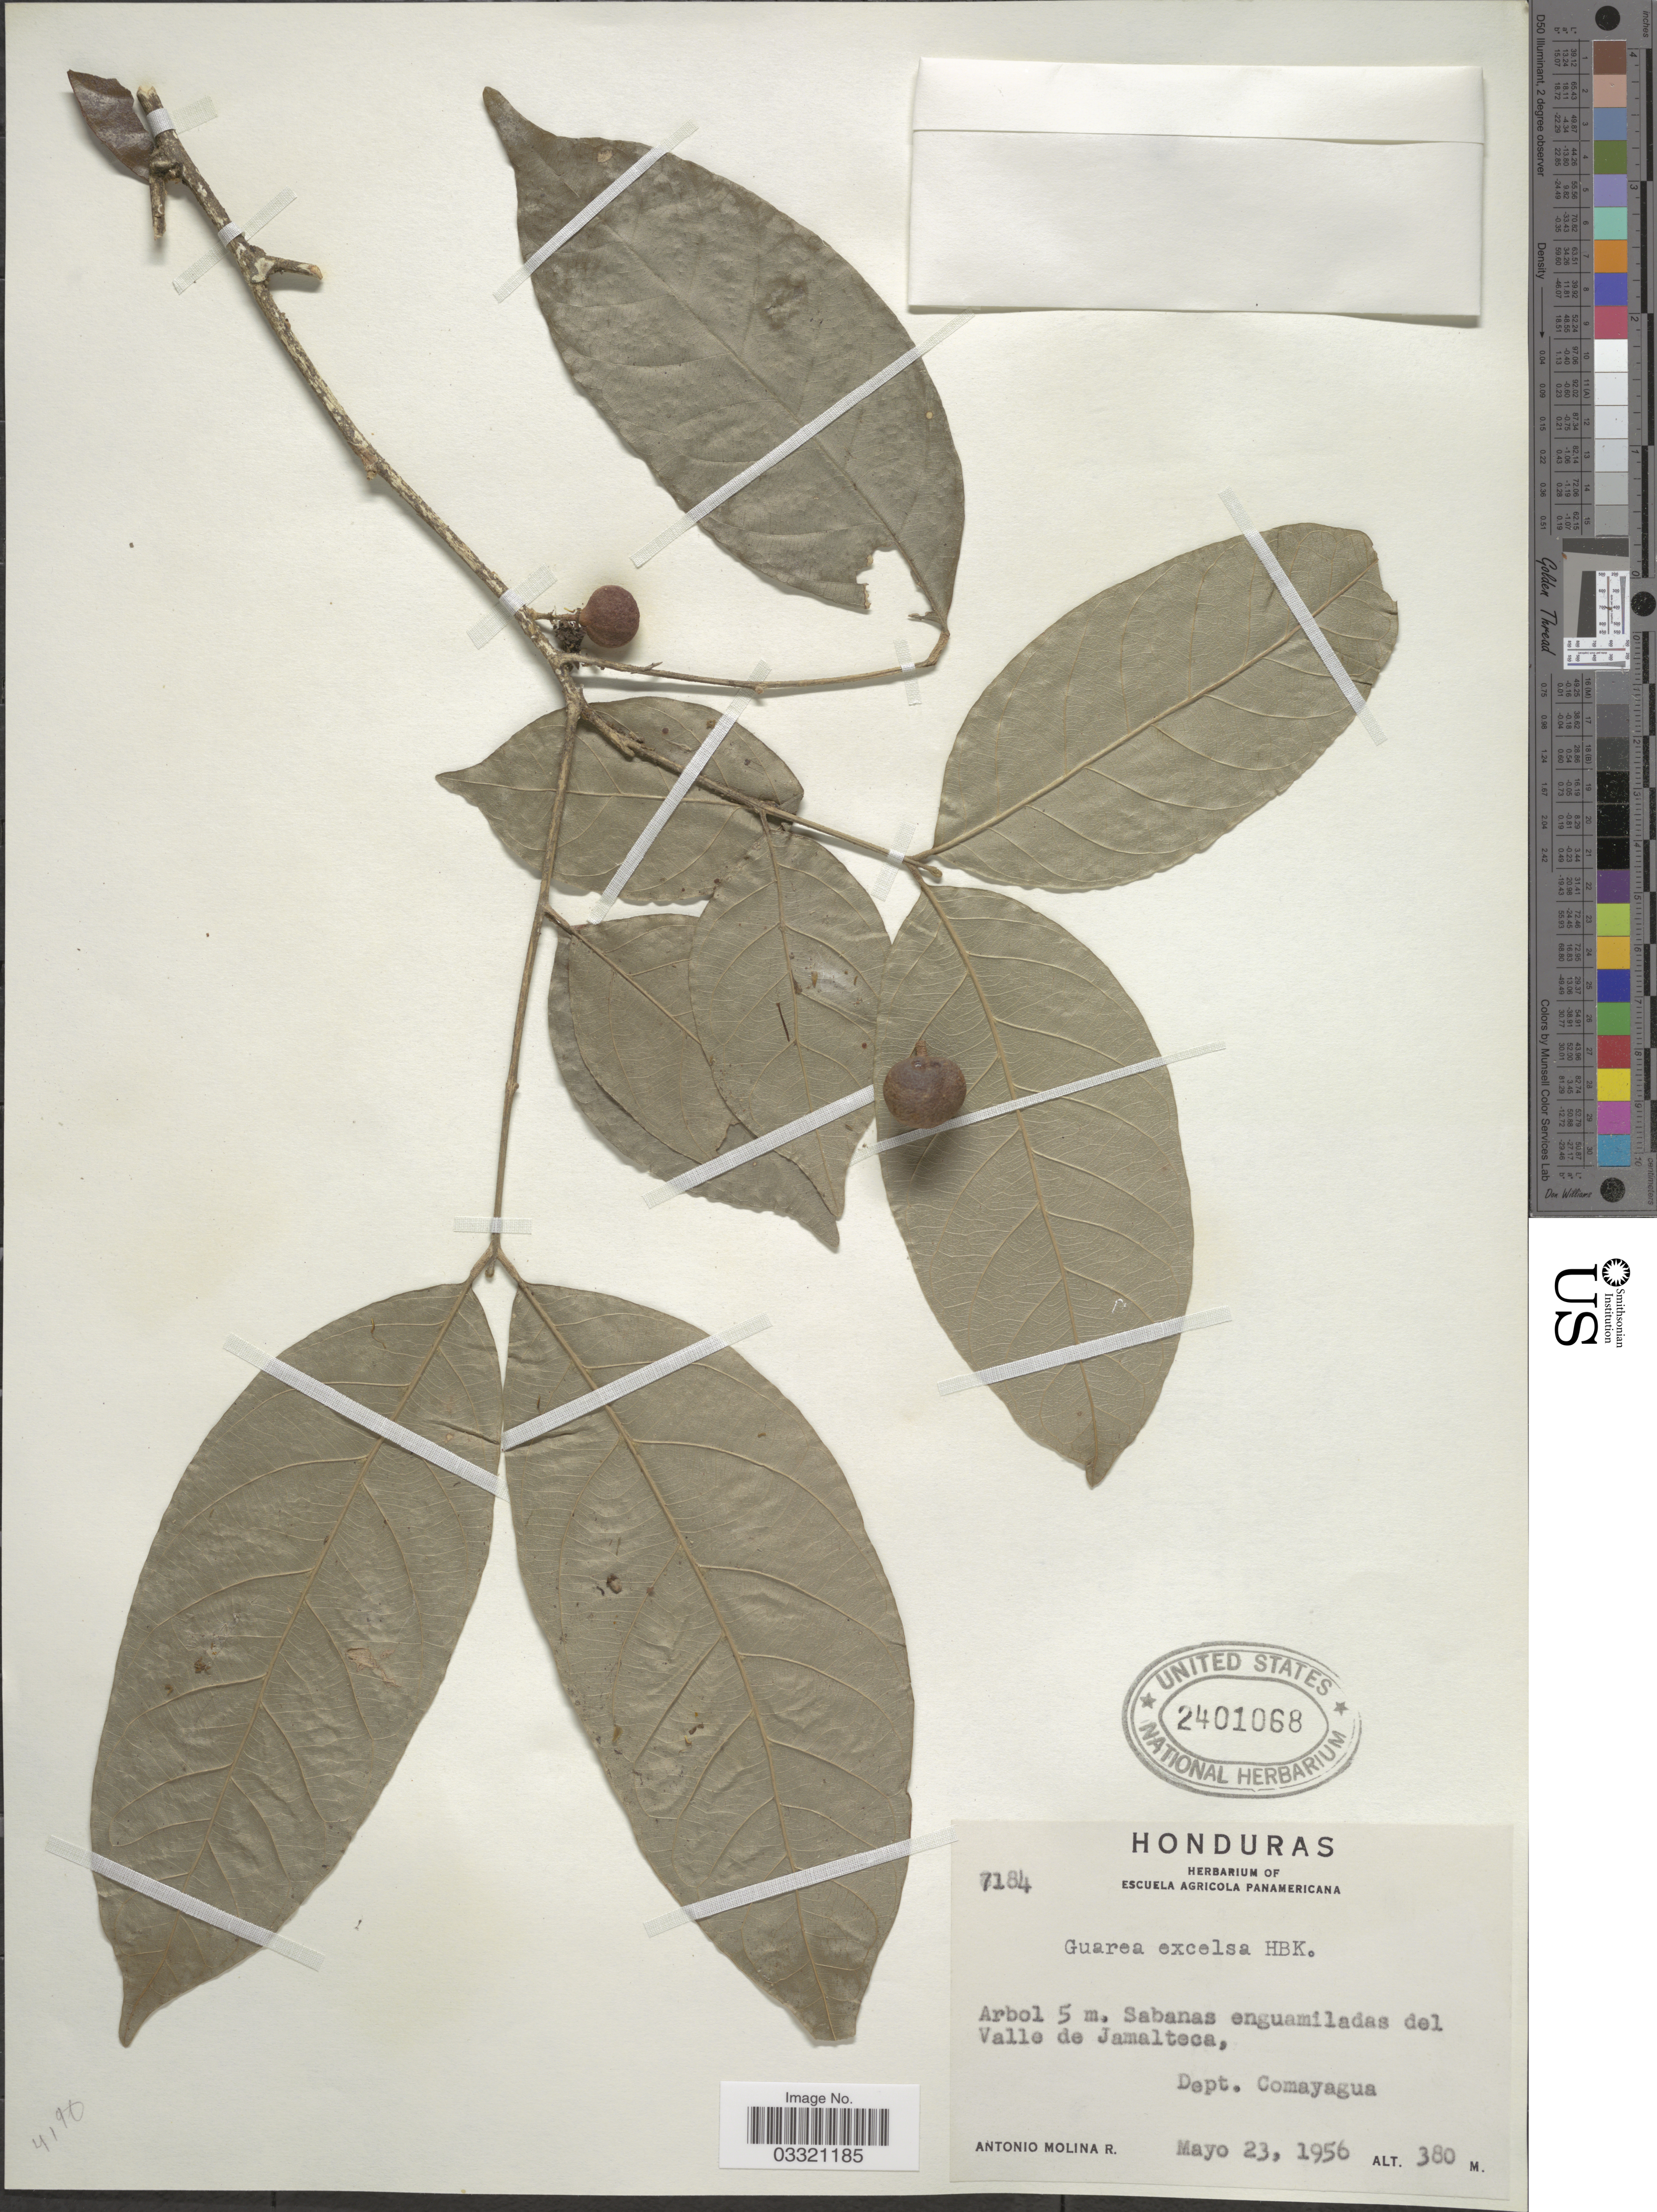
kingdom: Plantae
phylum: Tracheophyta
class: Magnoliopsida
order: Sapindales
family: Meliaceae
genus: Guarea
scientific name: Guarea glabra subsp. excelsa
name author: (Kunth) T.D. Penn.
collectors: A. Molina R.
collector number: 7184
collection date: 1956-05-23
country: Honduras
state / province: Comayagua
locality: Valle de Jamalteca, Dept. Comayagua.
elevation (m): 380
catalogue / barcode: US 2401068